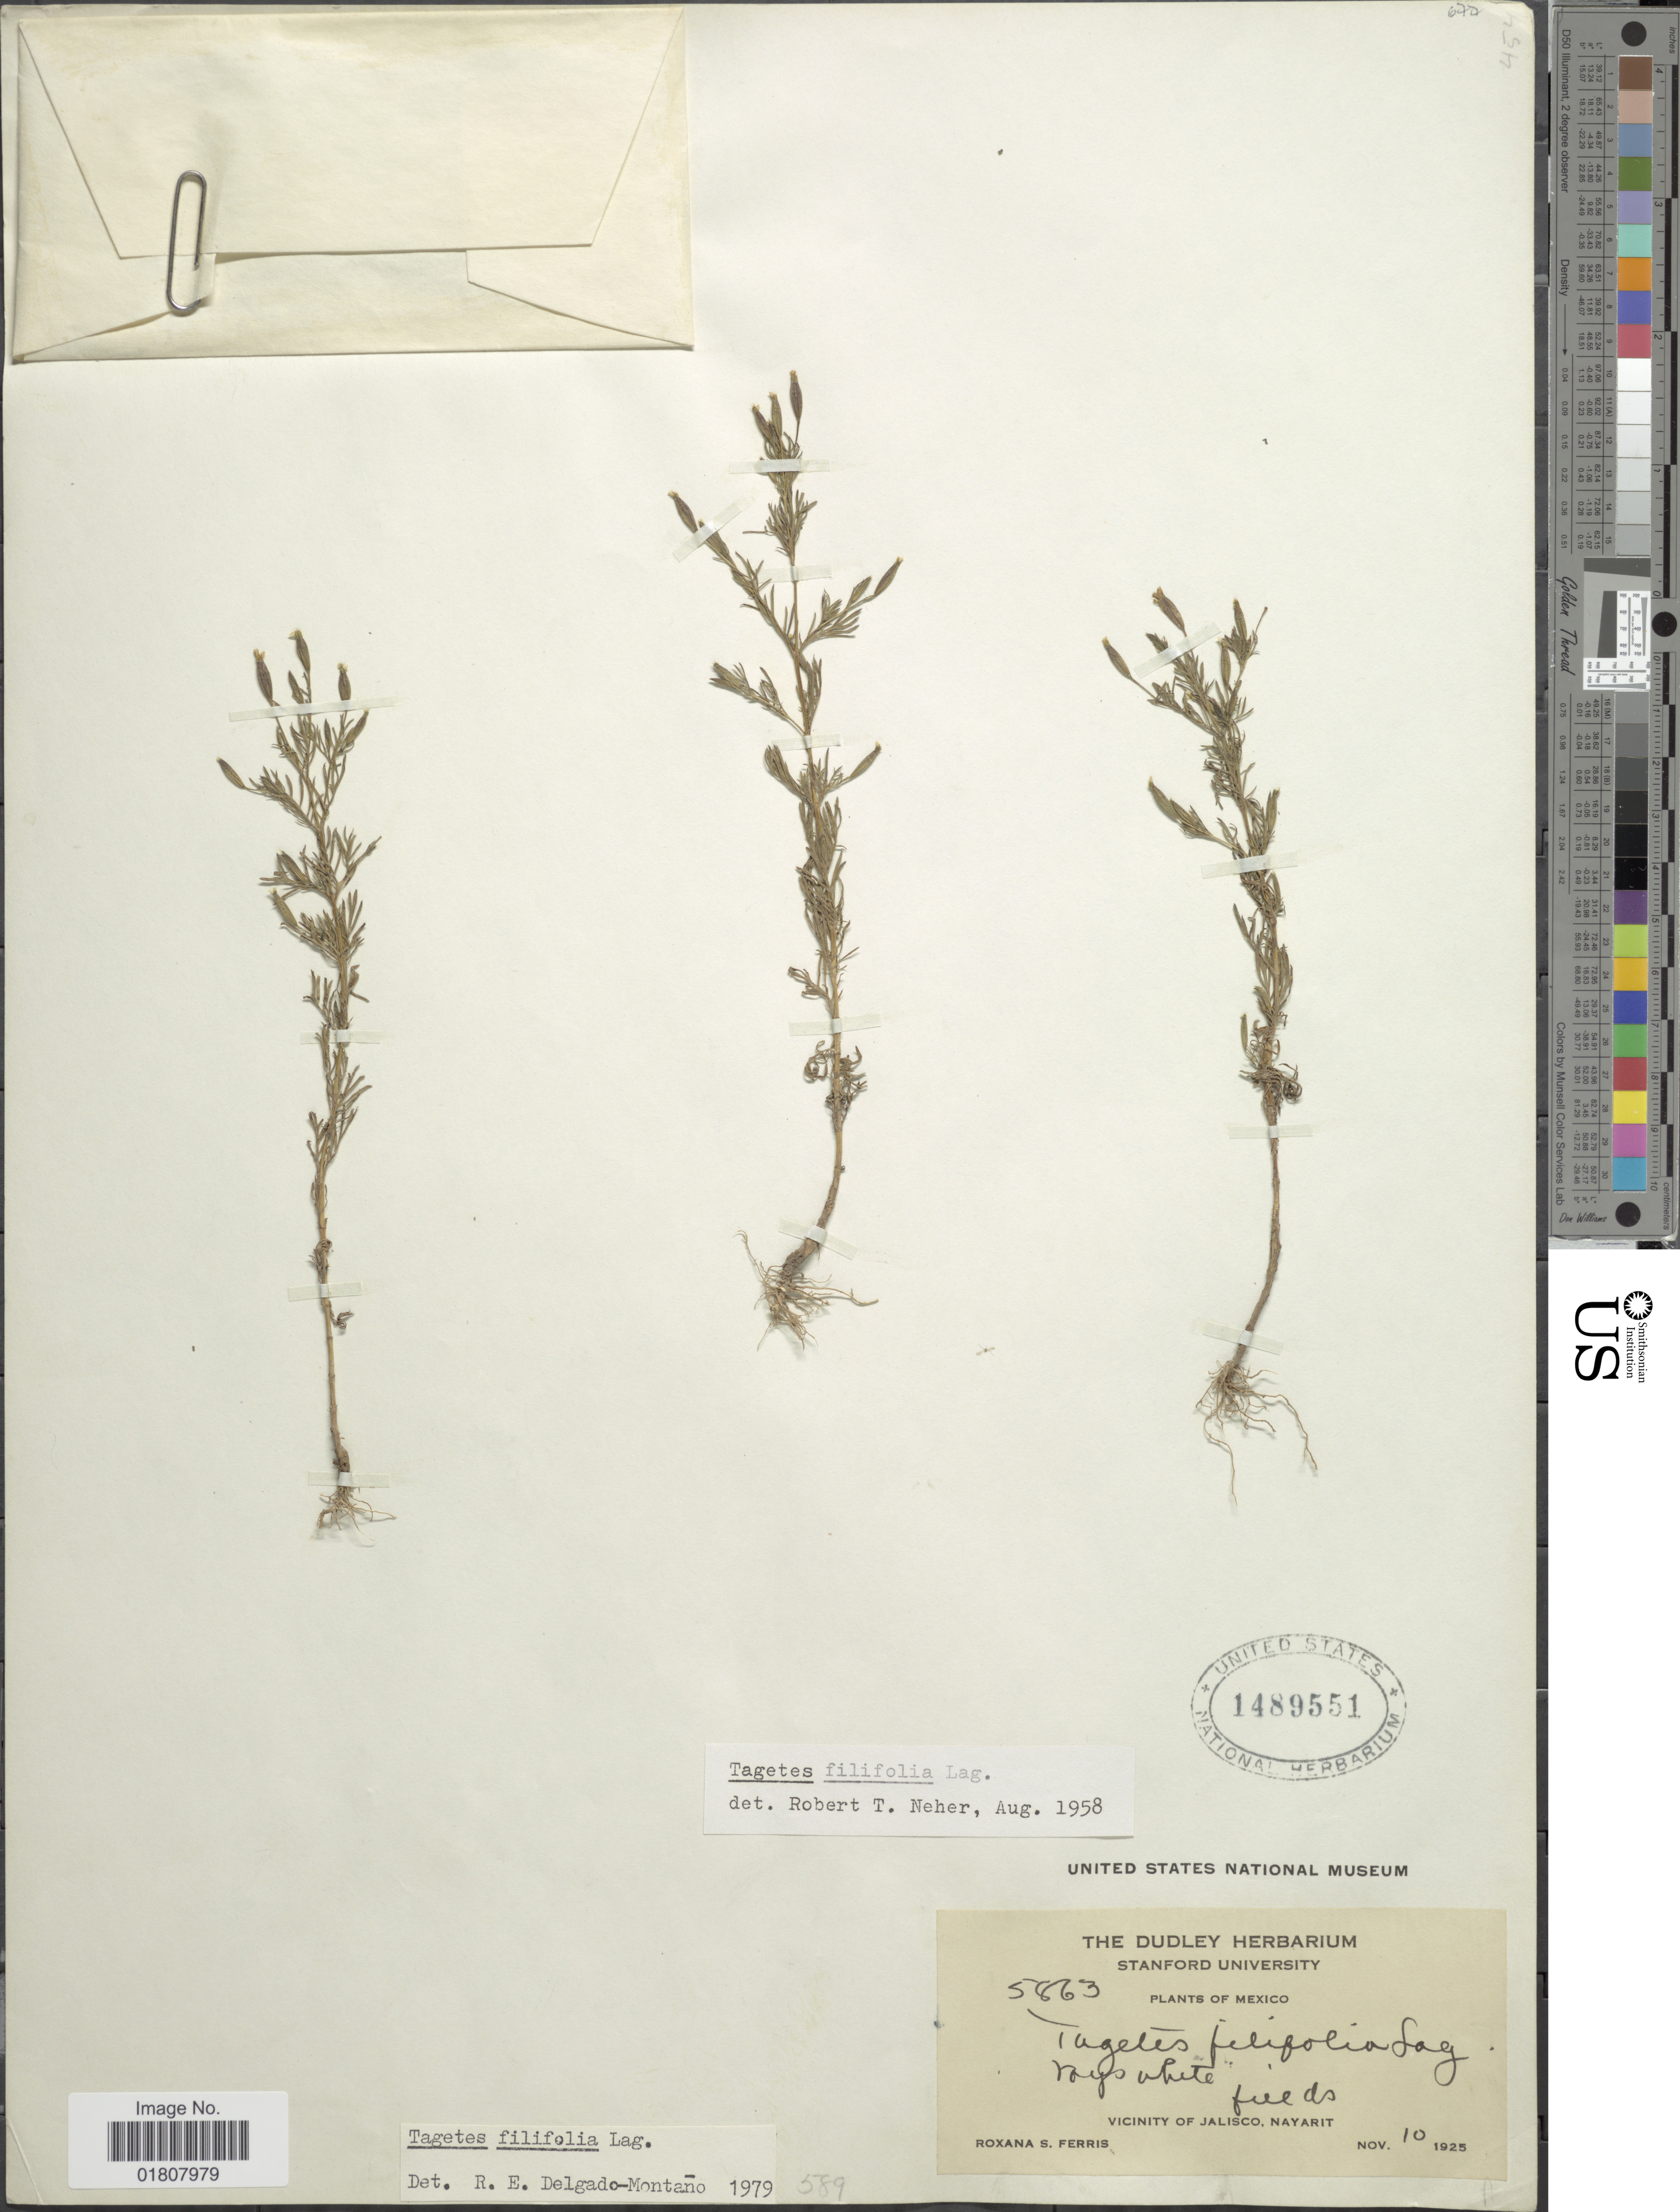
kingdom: Plantae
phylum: Tracheophyta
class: Magnoliopsida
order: Asterales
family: Asteraceae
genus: Tagetes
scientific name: Tagetes filifolia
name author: Lag.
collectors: R. S. Ferris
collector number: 5863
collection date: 1925-11-10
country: Mexico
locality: Vicinity of Jalisco, Nayarit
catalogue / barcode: US 1489551